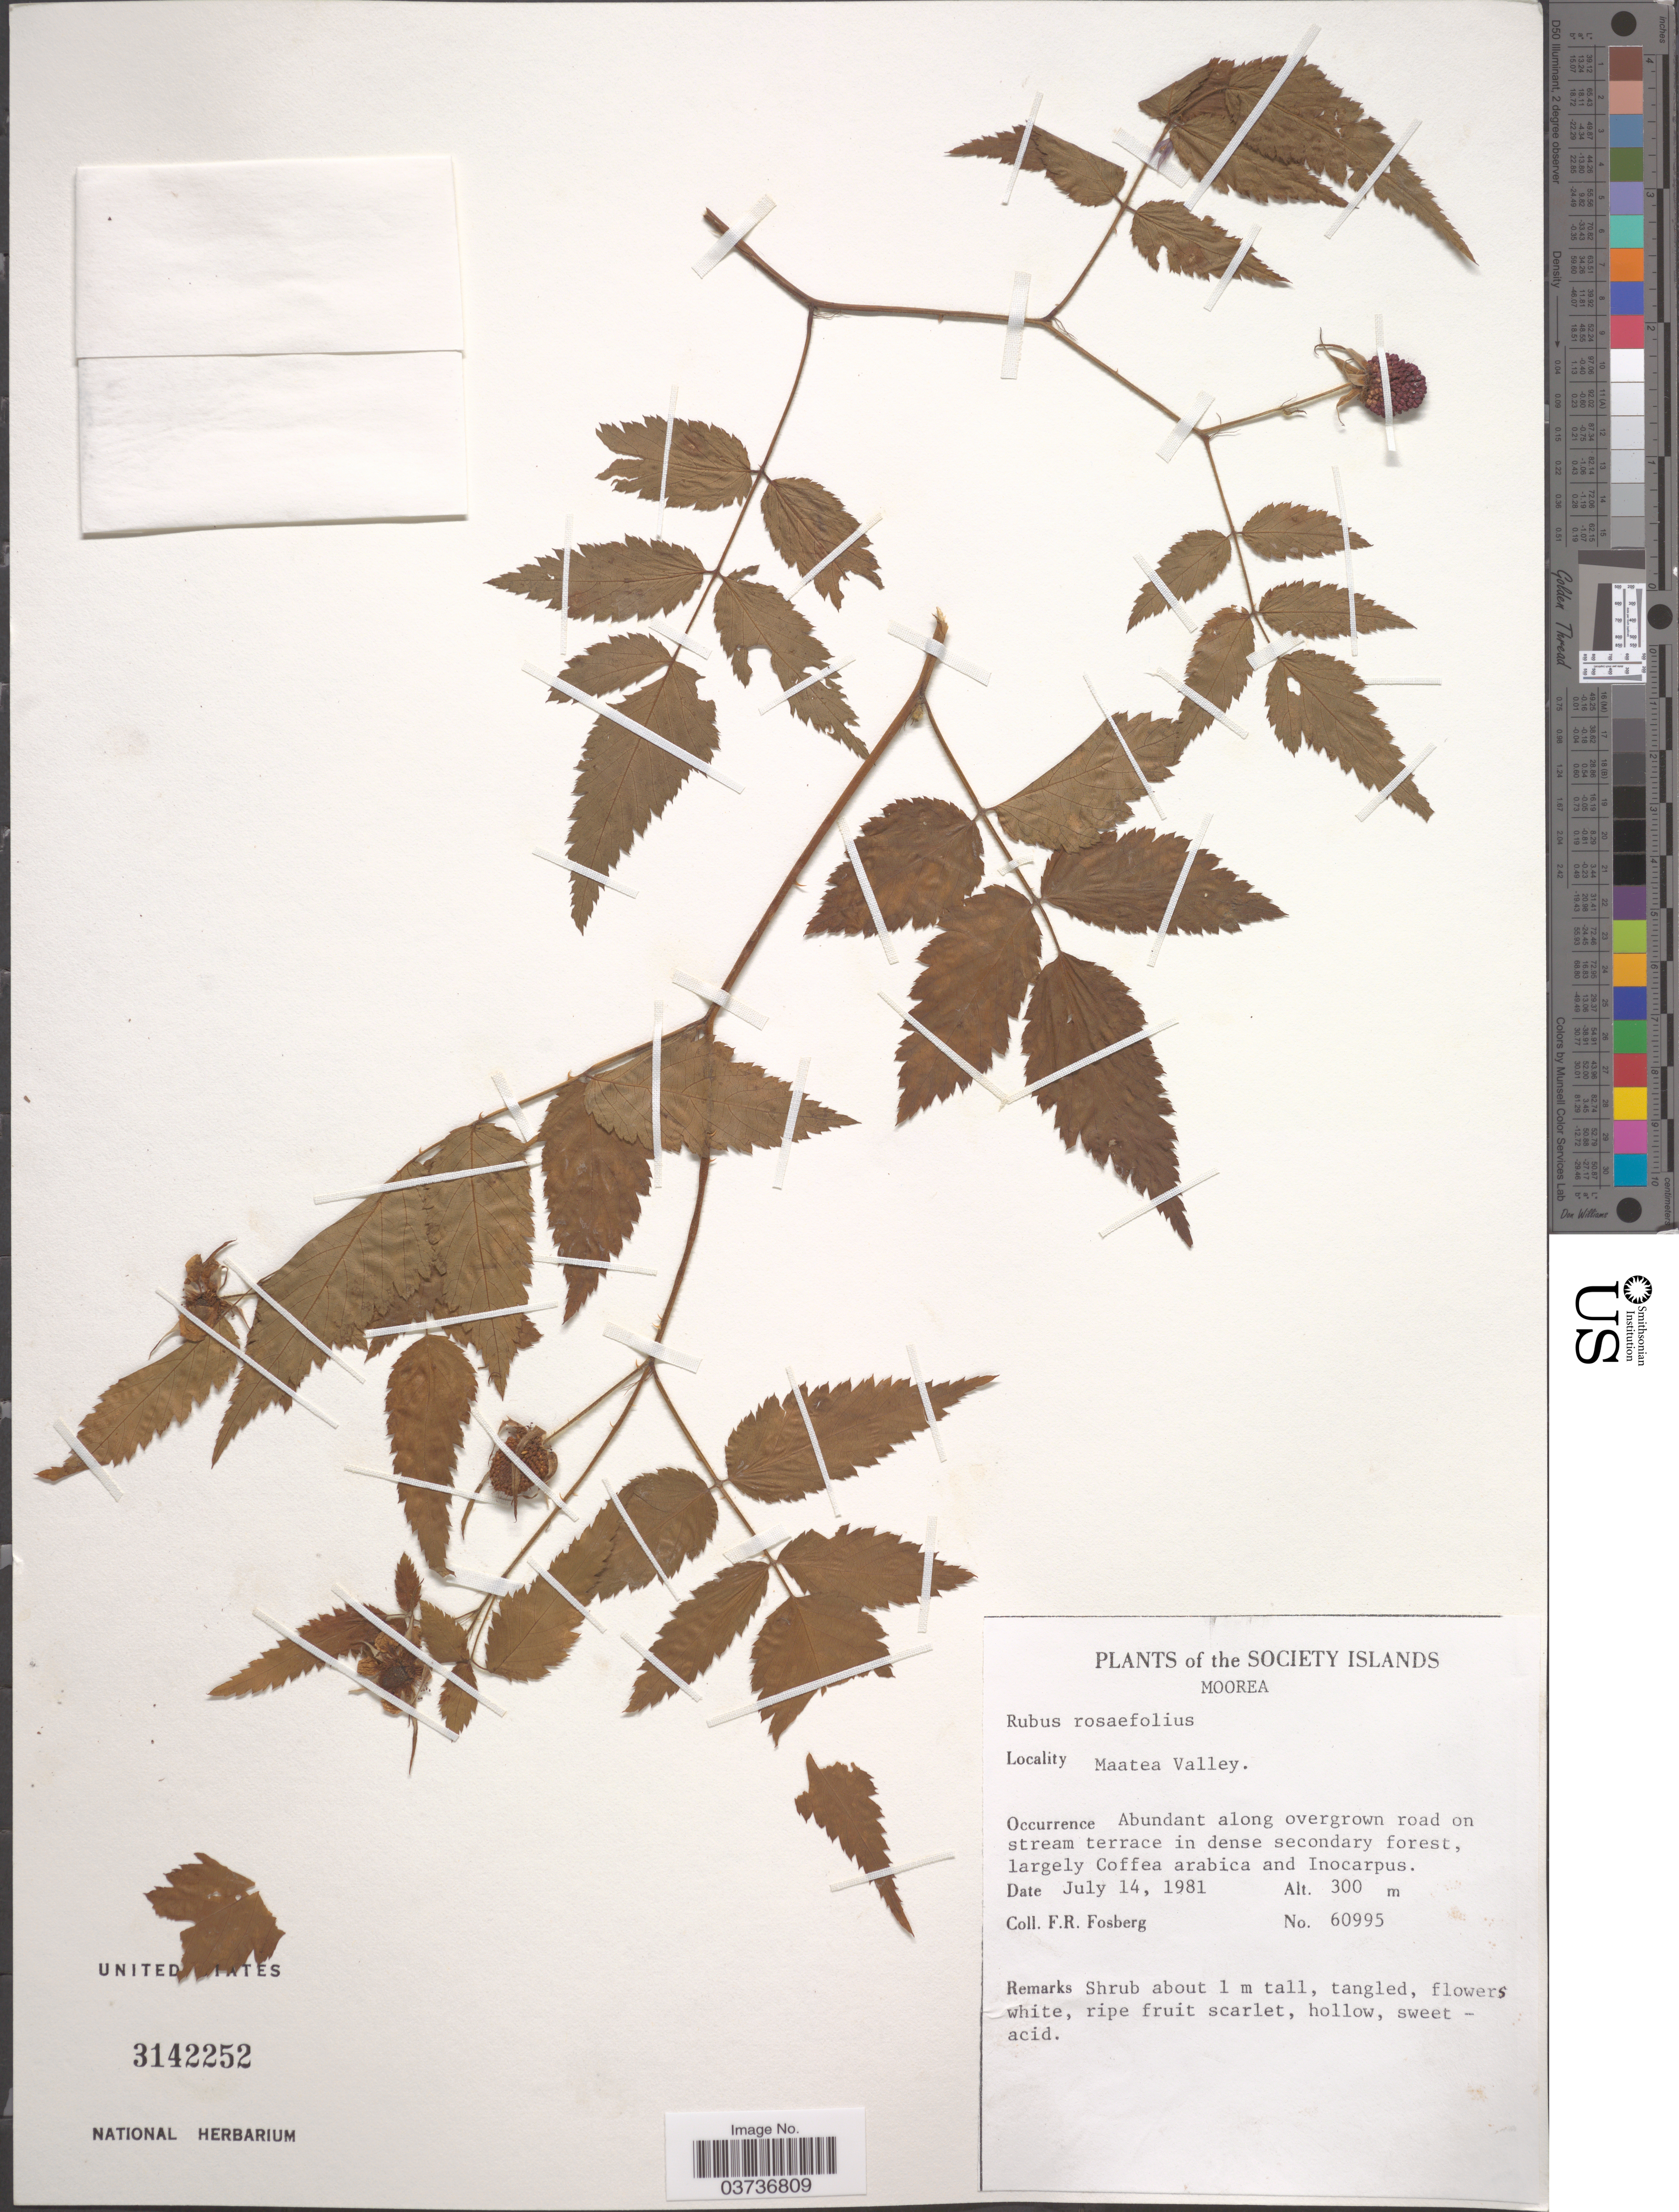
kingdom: Plantae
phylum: Tracheophyta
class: Magnoliopsida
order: Rosales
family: Rosaceae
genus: Rubus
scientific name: Rubus rosaefolius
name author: Sm.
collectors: F. R. Fosberg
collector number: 60995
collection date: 1981-07-14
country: French Polynesia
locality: Society Islands. Moorea. Maatea Valley. Along overgrown road on stream terrace in dense secondary forest.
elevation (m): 300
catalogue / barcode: US 3142252